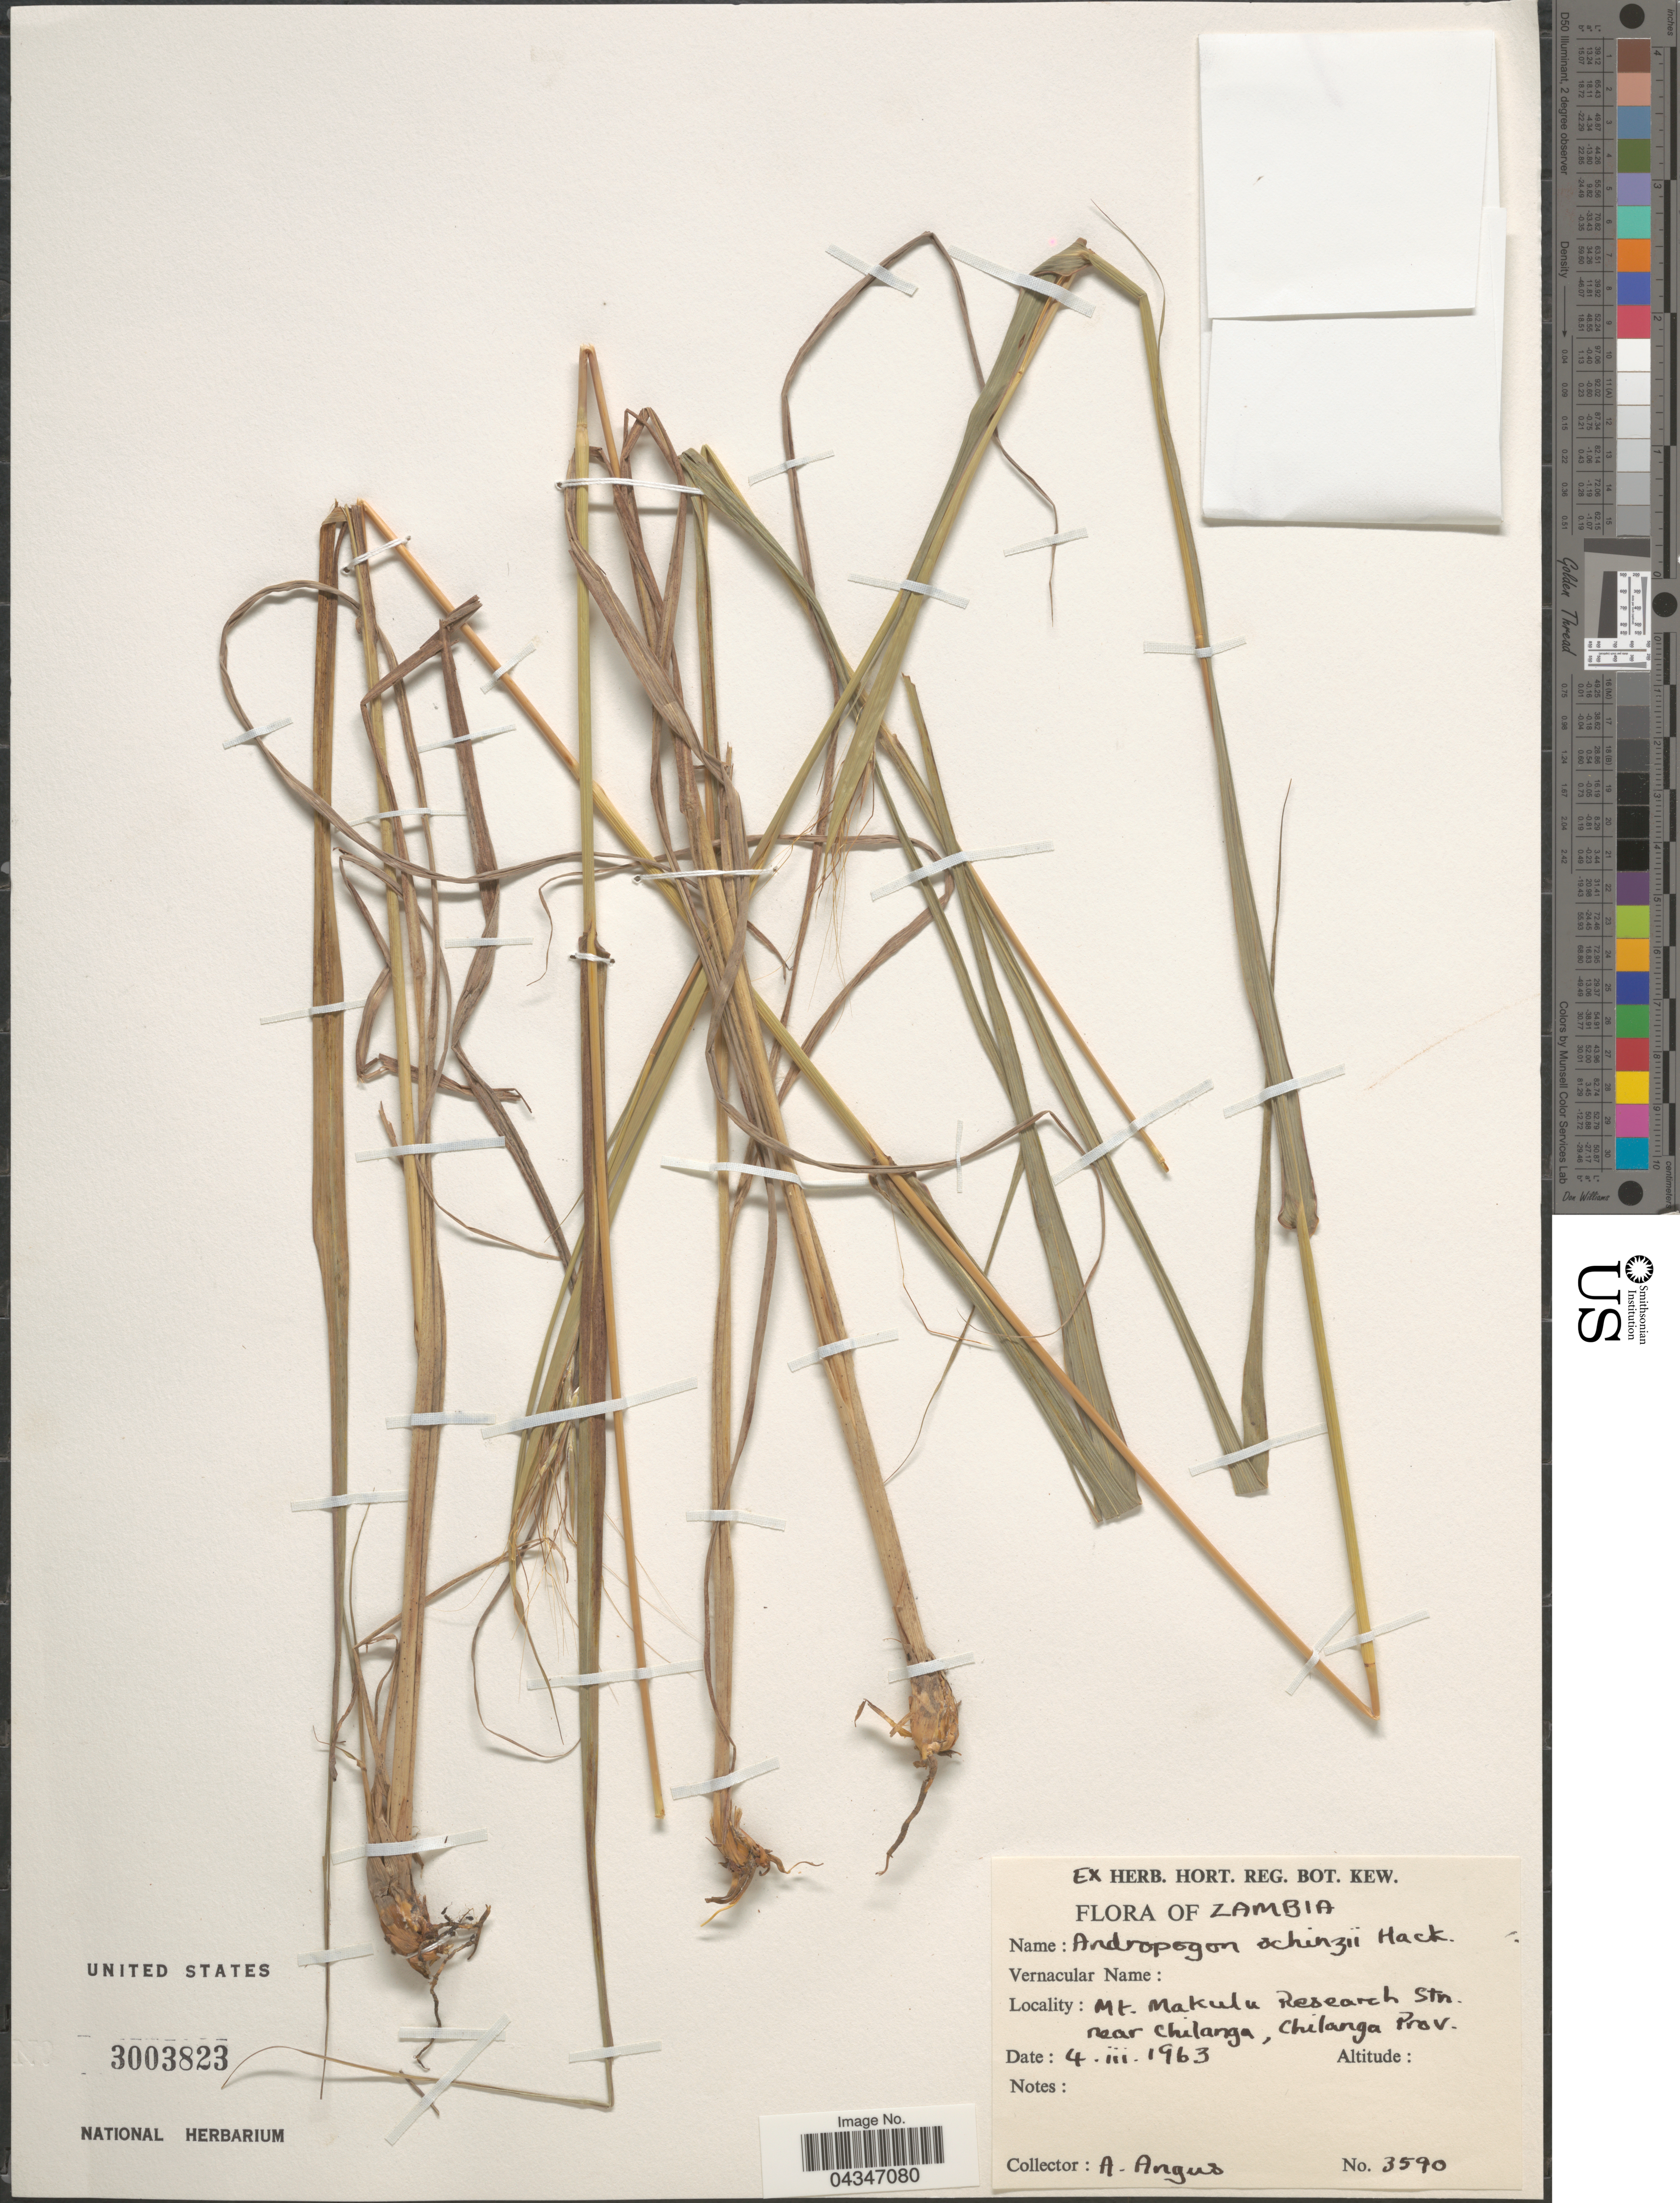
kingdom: Plantae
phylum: Tracheophyta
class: Liliopsida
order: Poales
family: Poaceae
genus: Andropogon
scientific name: Andropogon chinensis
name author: (Nees) Merr.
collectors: A. Angus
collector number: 3590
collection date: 1963-03-04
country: Zambia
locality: Mt. Makulu Research Stn. near Chilanga, Chilanga Prov.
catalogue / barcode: US 3003823